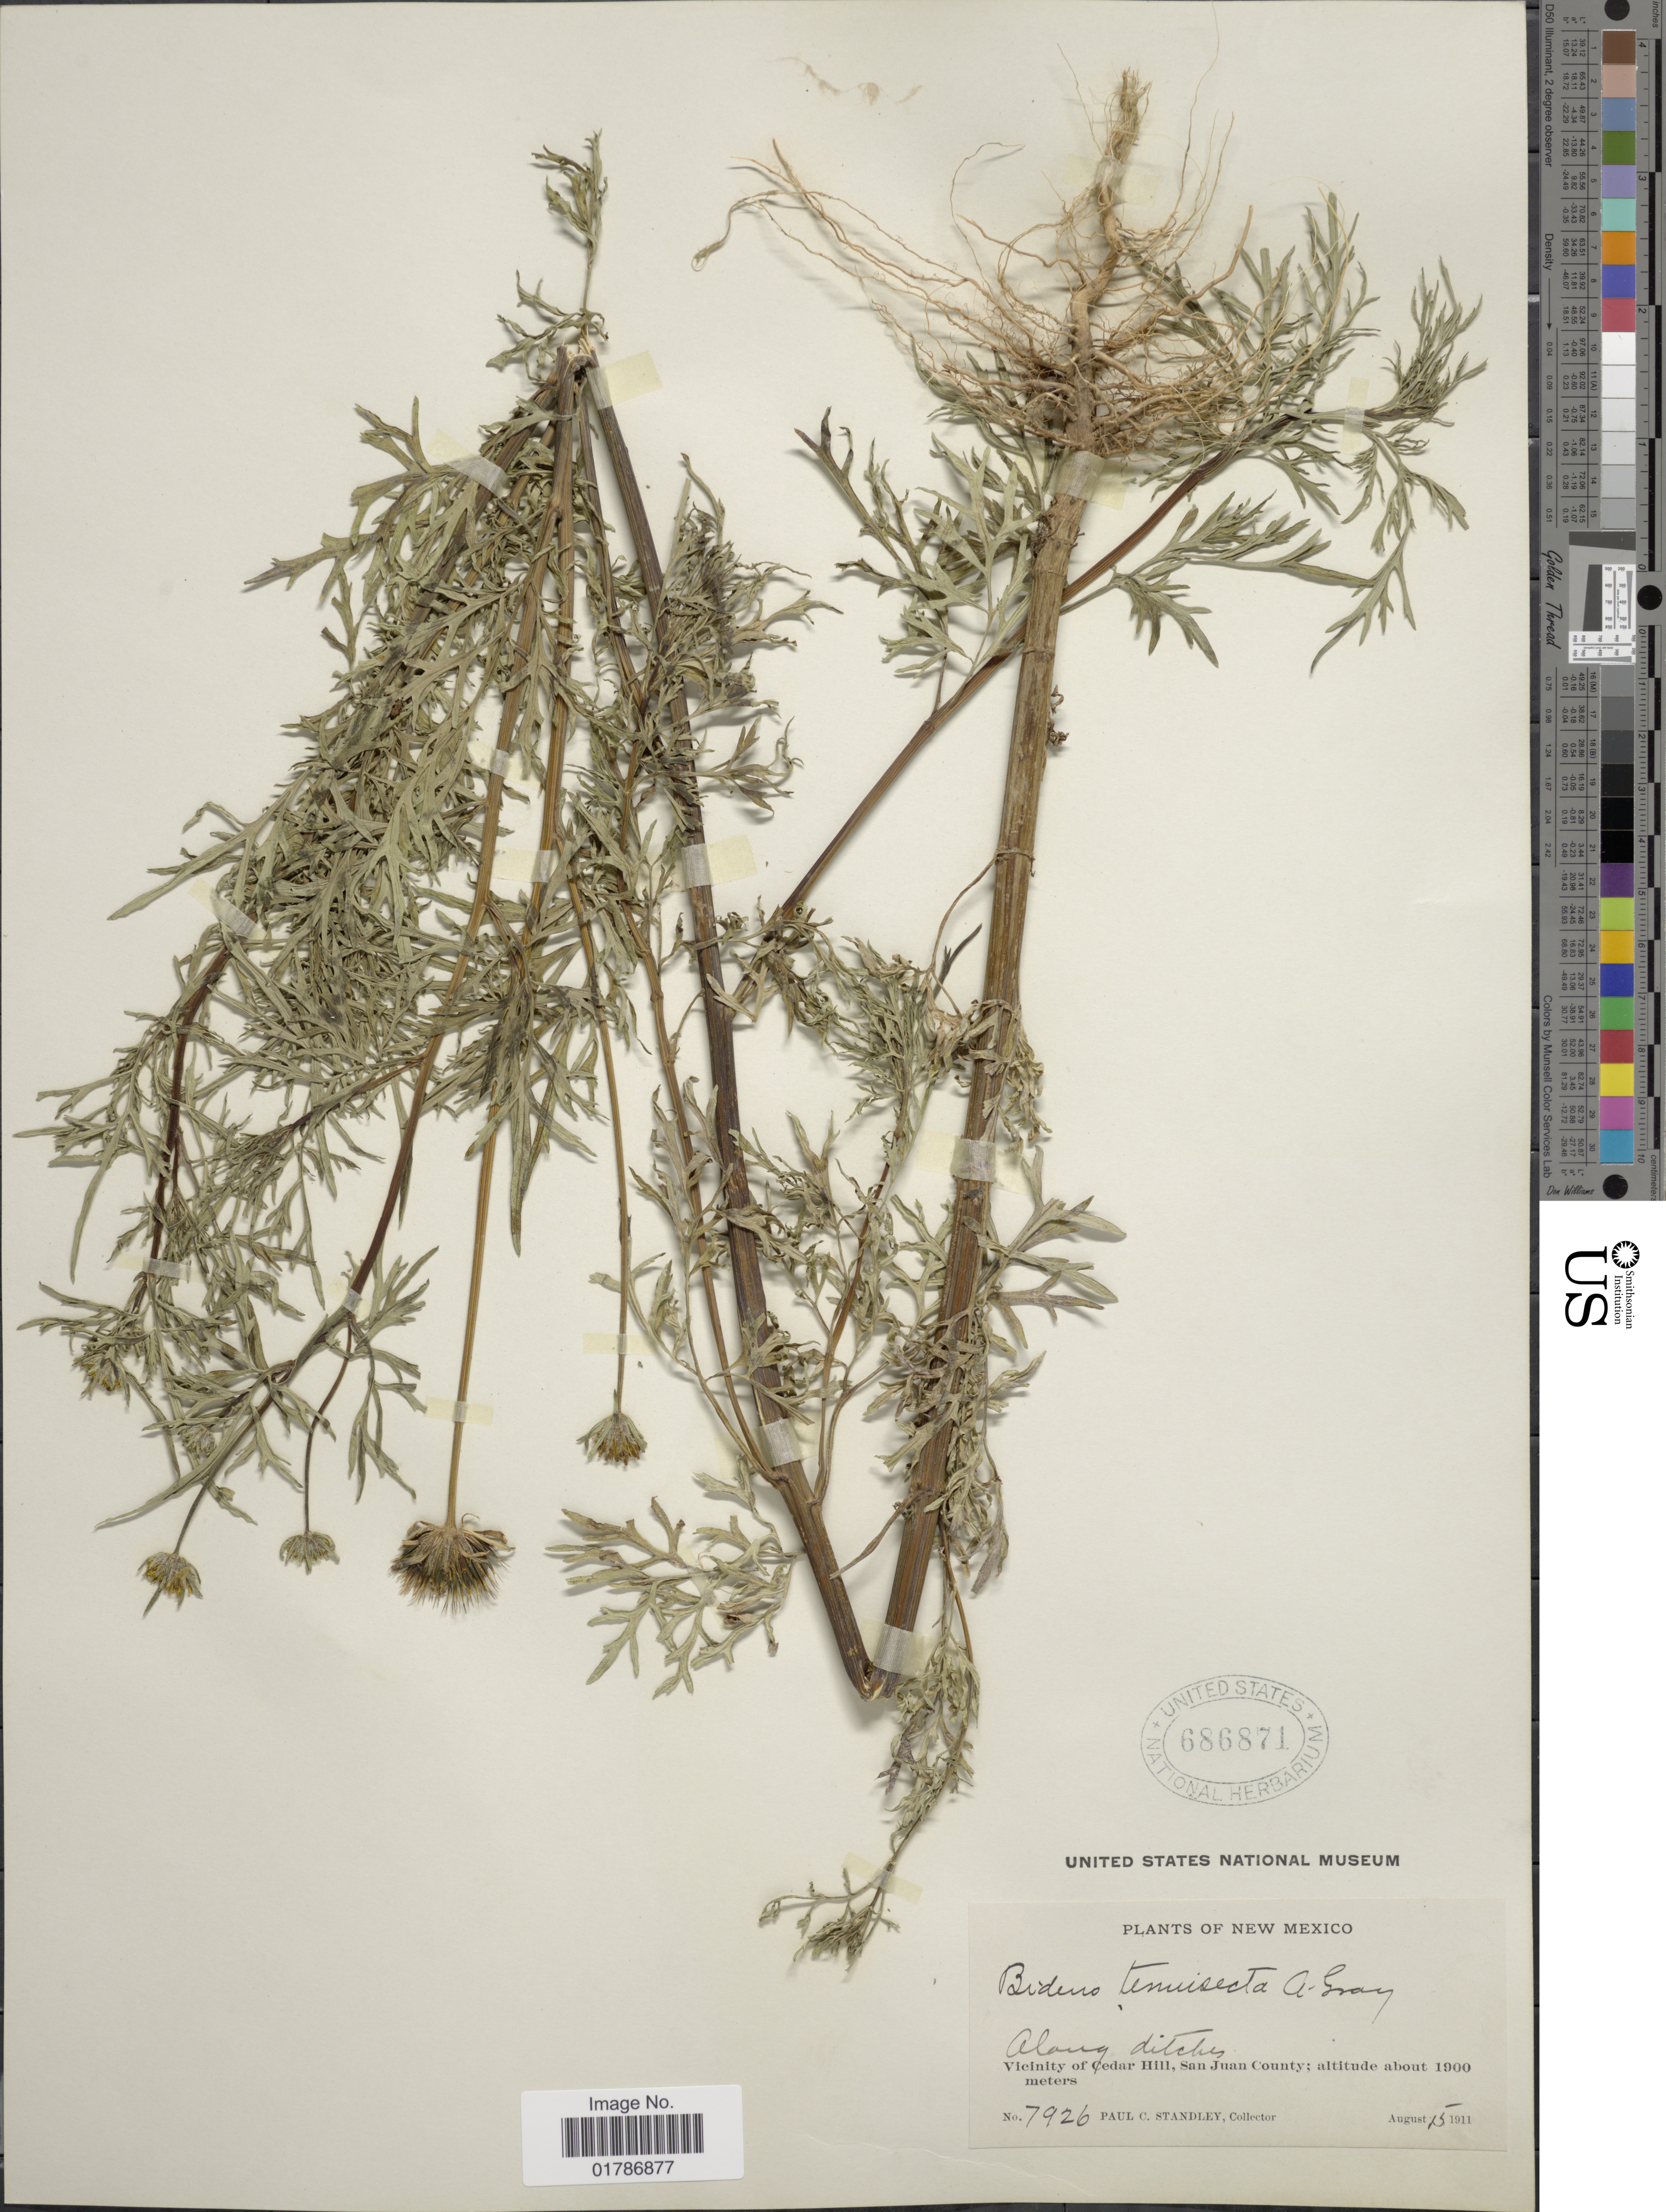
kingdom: Plantae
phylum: Tracheophyta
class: Magnoliopsida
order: Asterales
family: Asteraceae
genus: Bidens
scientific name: Bidens tenuisecta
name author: A. Gray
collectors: P. C. Standley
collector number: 7926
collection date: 1911-08-15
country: United States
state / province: New Mexico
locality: Along ditches, Vicinity of Cedar Hill, San Juan County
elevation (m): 1900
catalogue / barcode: US 686871